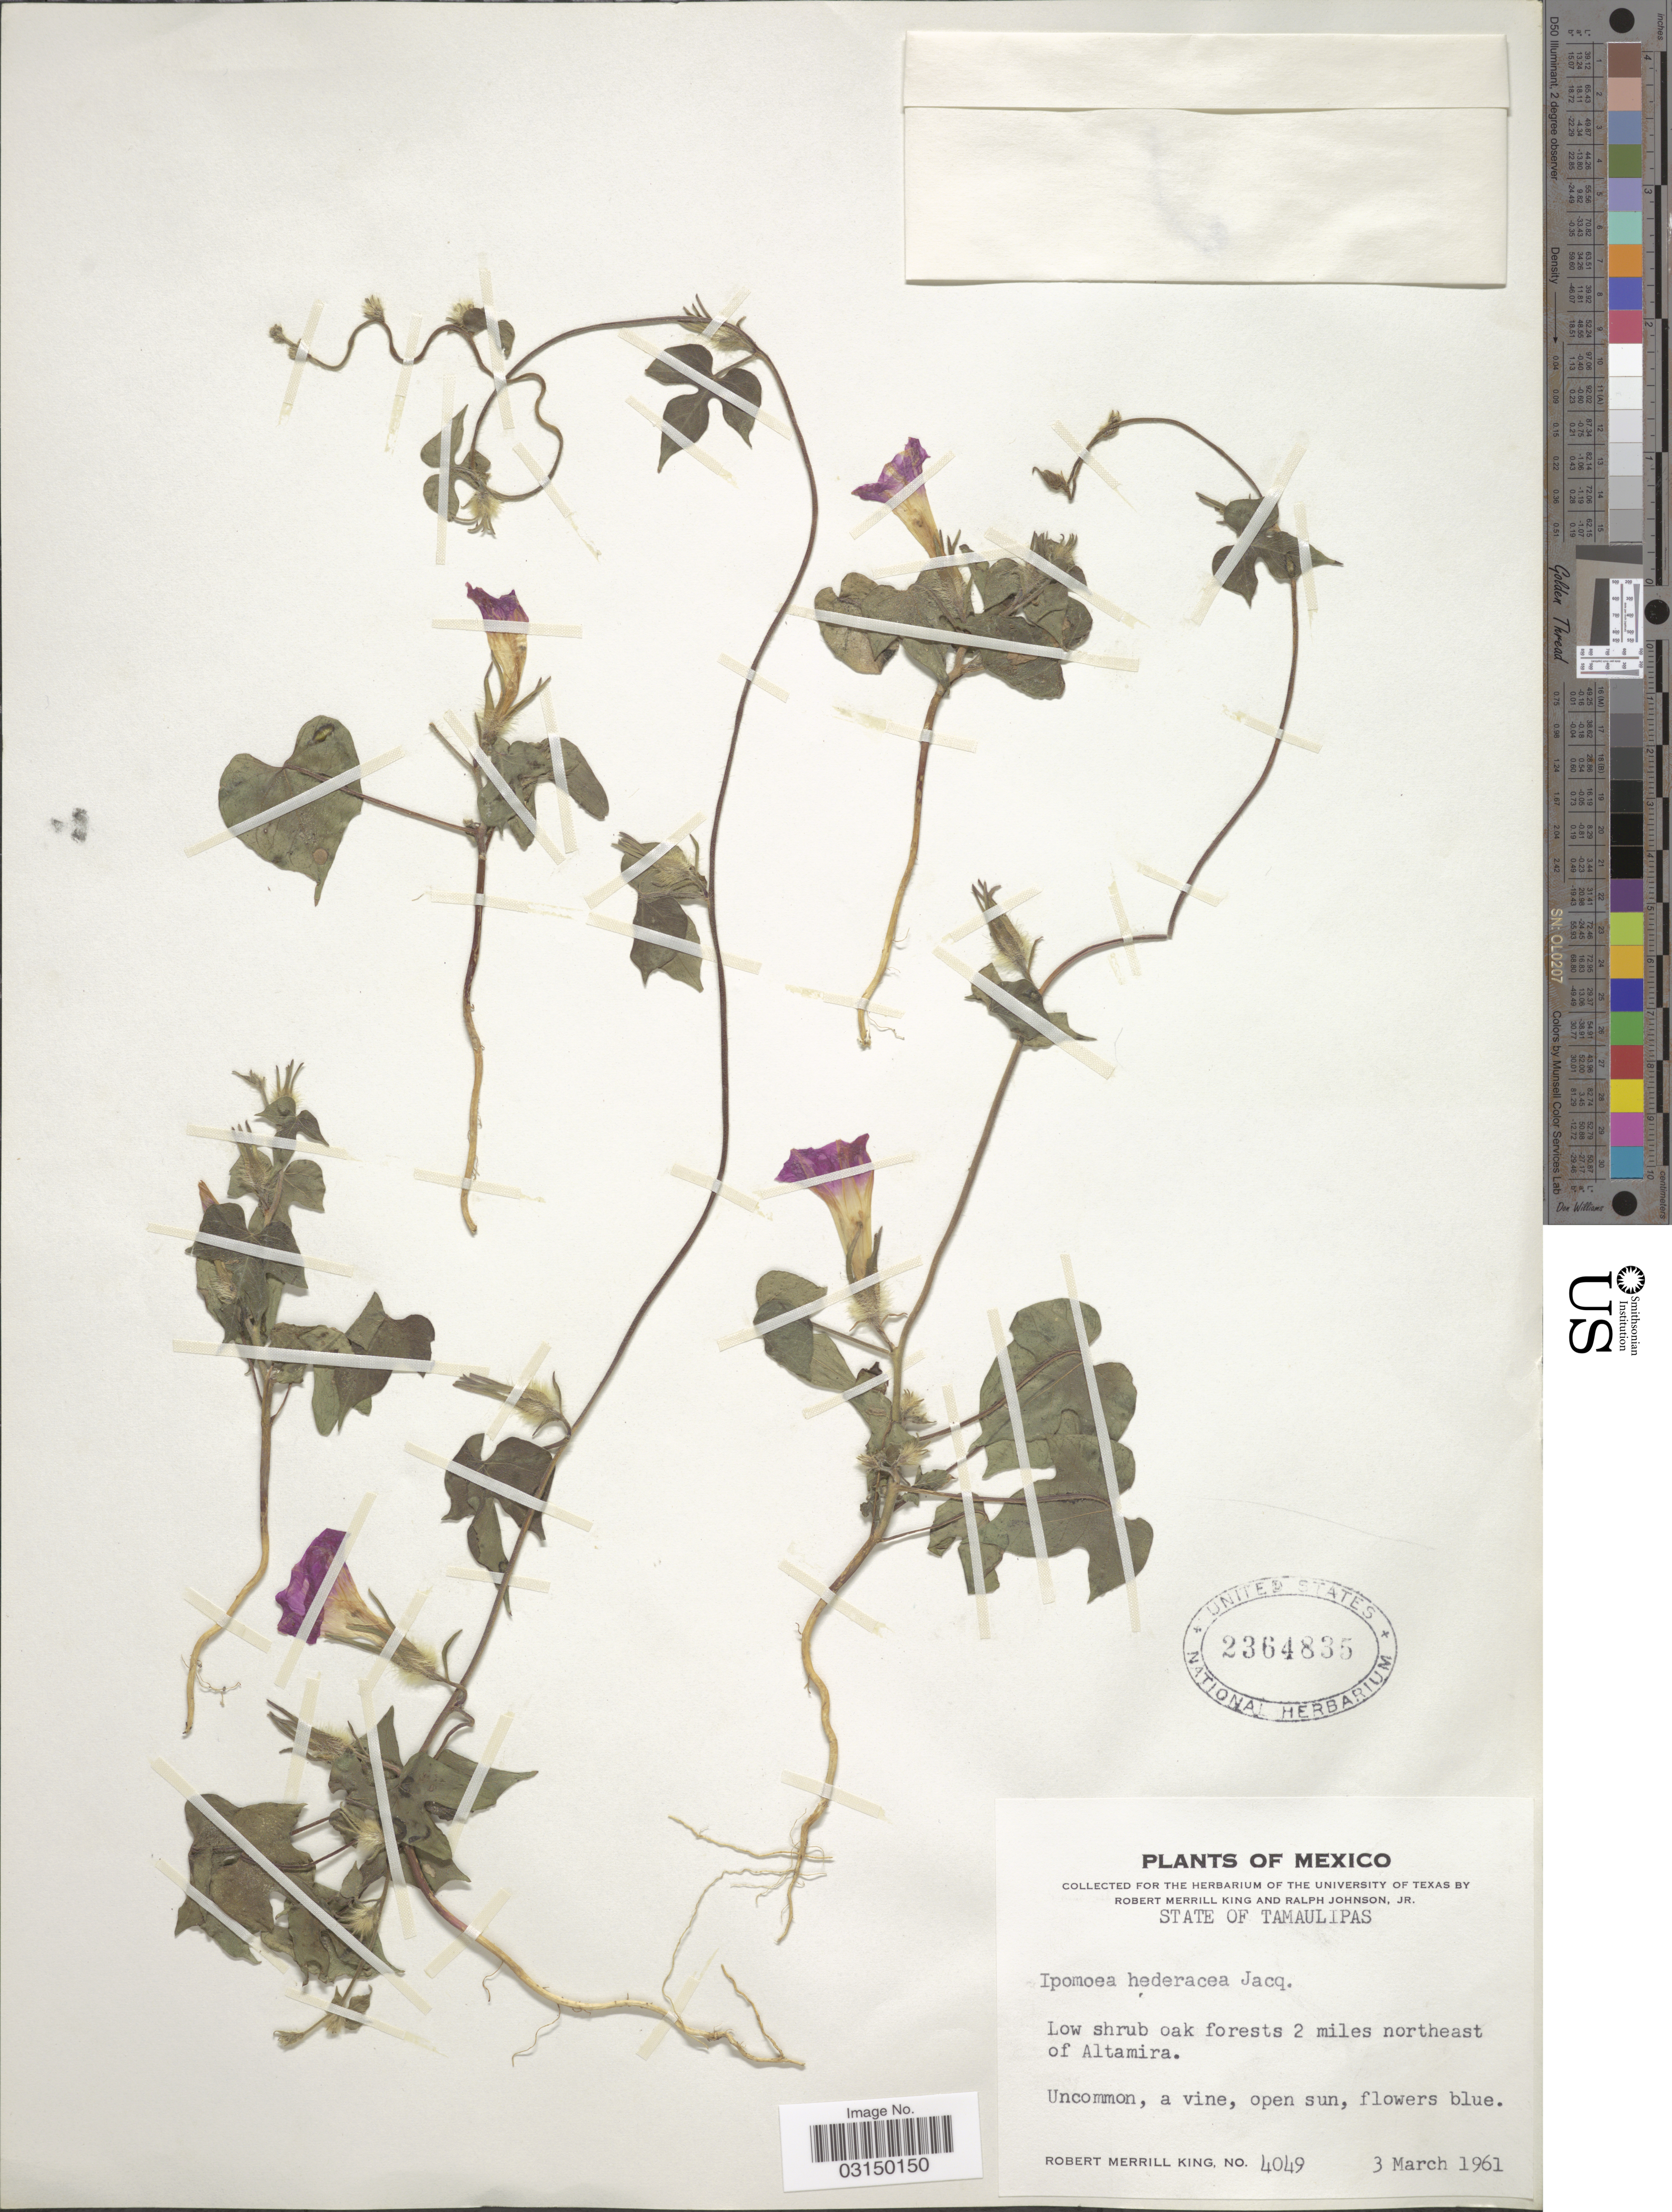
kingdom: Plantae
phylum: Tracheophyta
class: Magnoliopsida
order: Solanales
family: Convolvulaceae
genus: Ipomoea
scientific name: Ipomoea hederacea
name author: Jacq.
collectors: R. M. King & R. Johnson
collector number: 4049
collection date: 1961-03-03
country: Mexico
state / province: Tamaulipas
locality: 2 miles northeast of Altamira.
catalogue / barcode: US 2364835